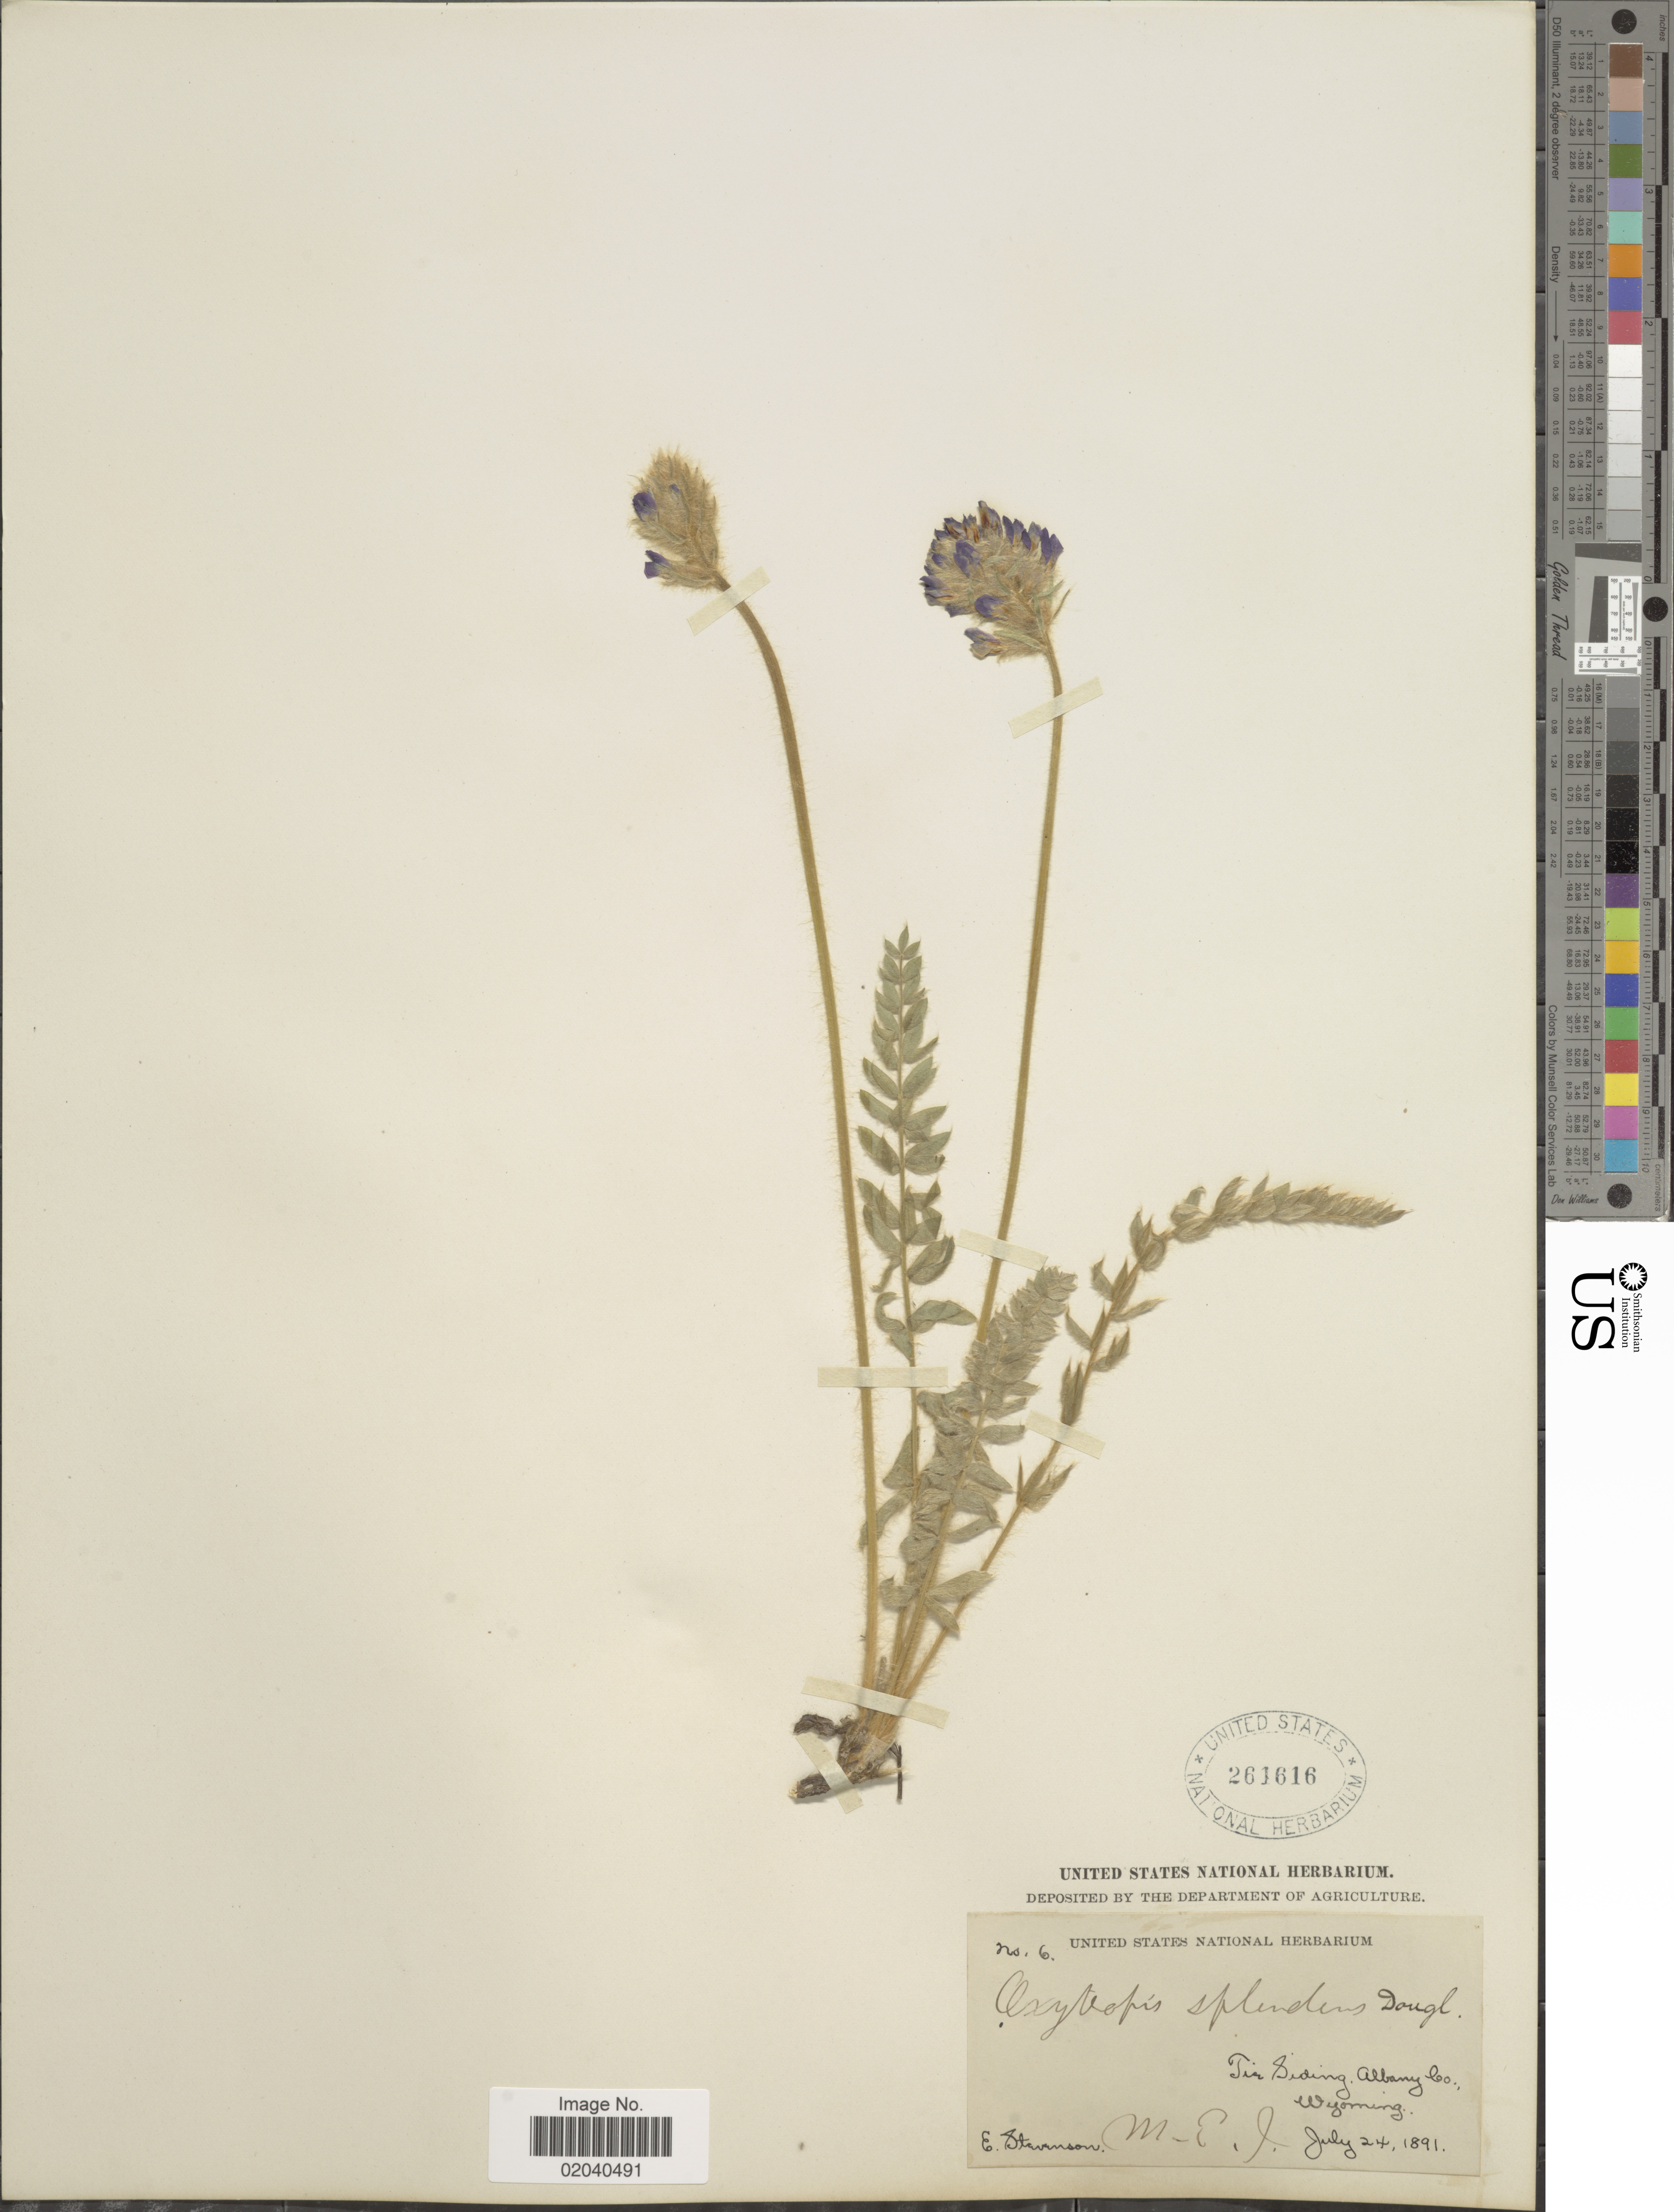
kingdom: Plantae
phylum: Tracheophyta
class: Magnoliopsida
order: Fabales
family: Fabaceae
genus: Oxytropis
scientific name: Oxytropis splendens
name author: Douglas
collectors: E. Stevenson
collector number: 6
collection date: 1891-07-24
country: United States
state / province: Wyoming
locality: Tin Siding, Albany Co.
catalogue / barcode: US 261616